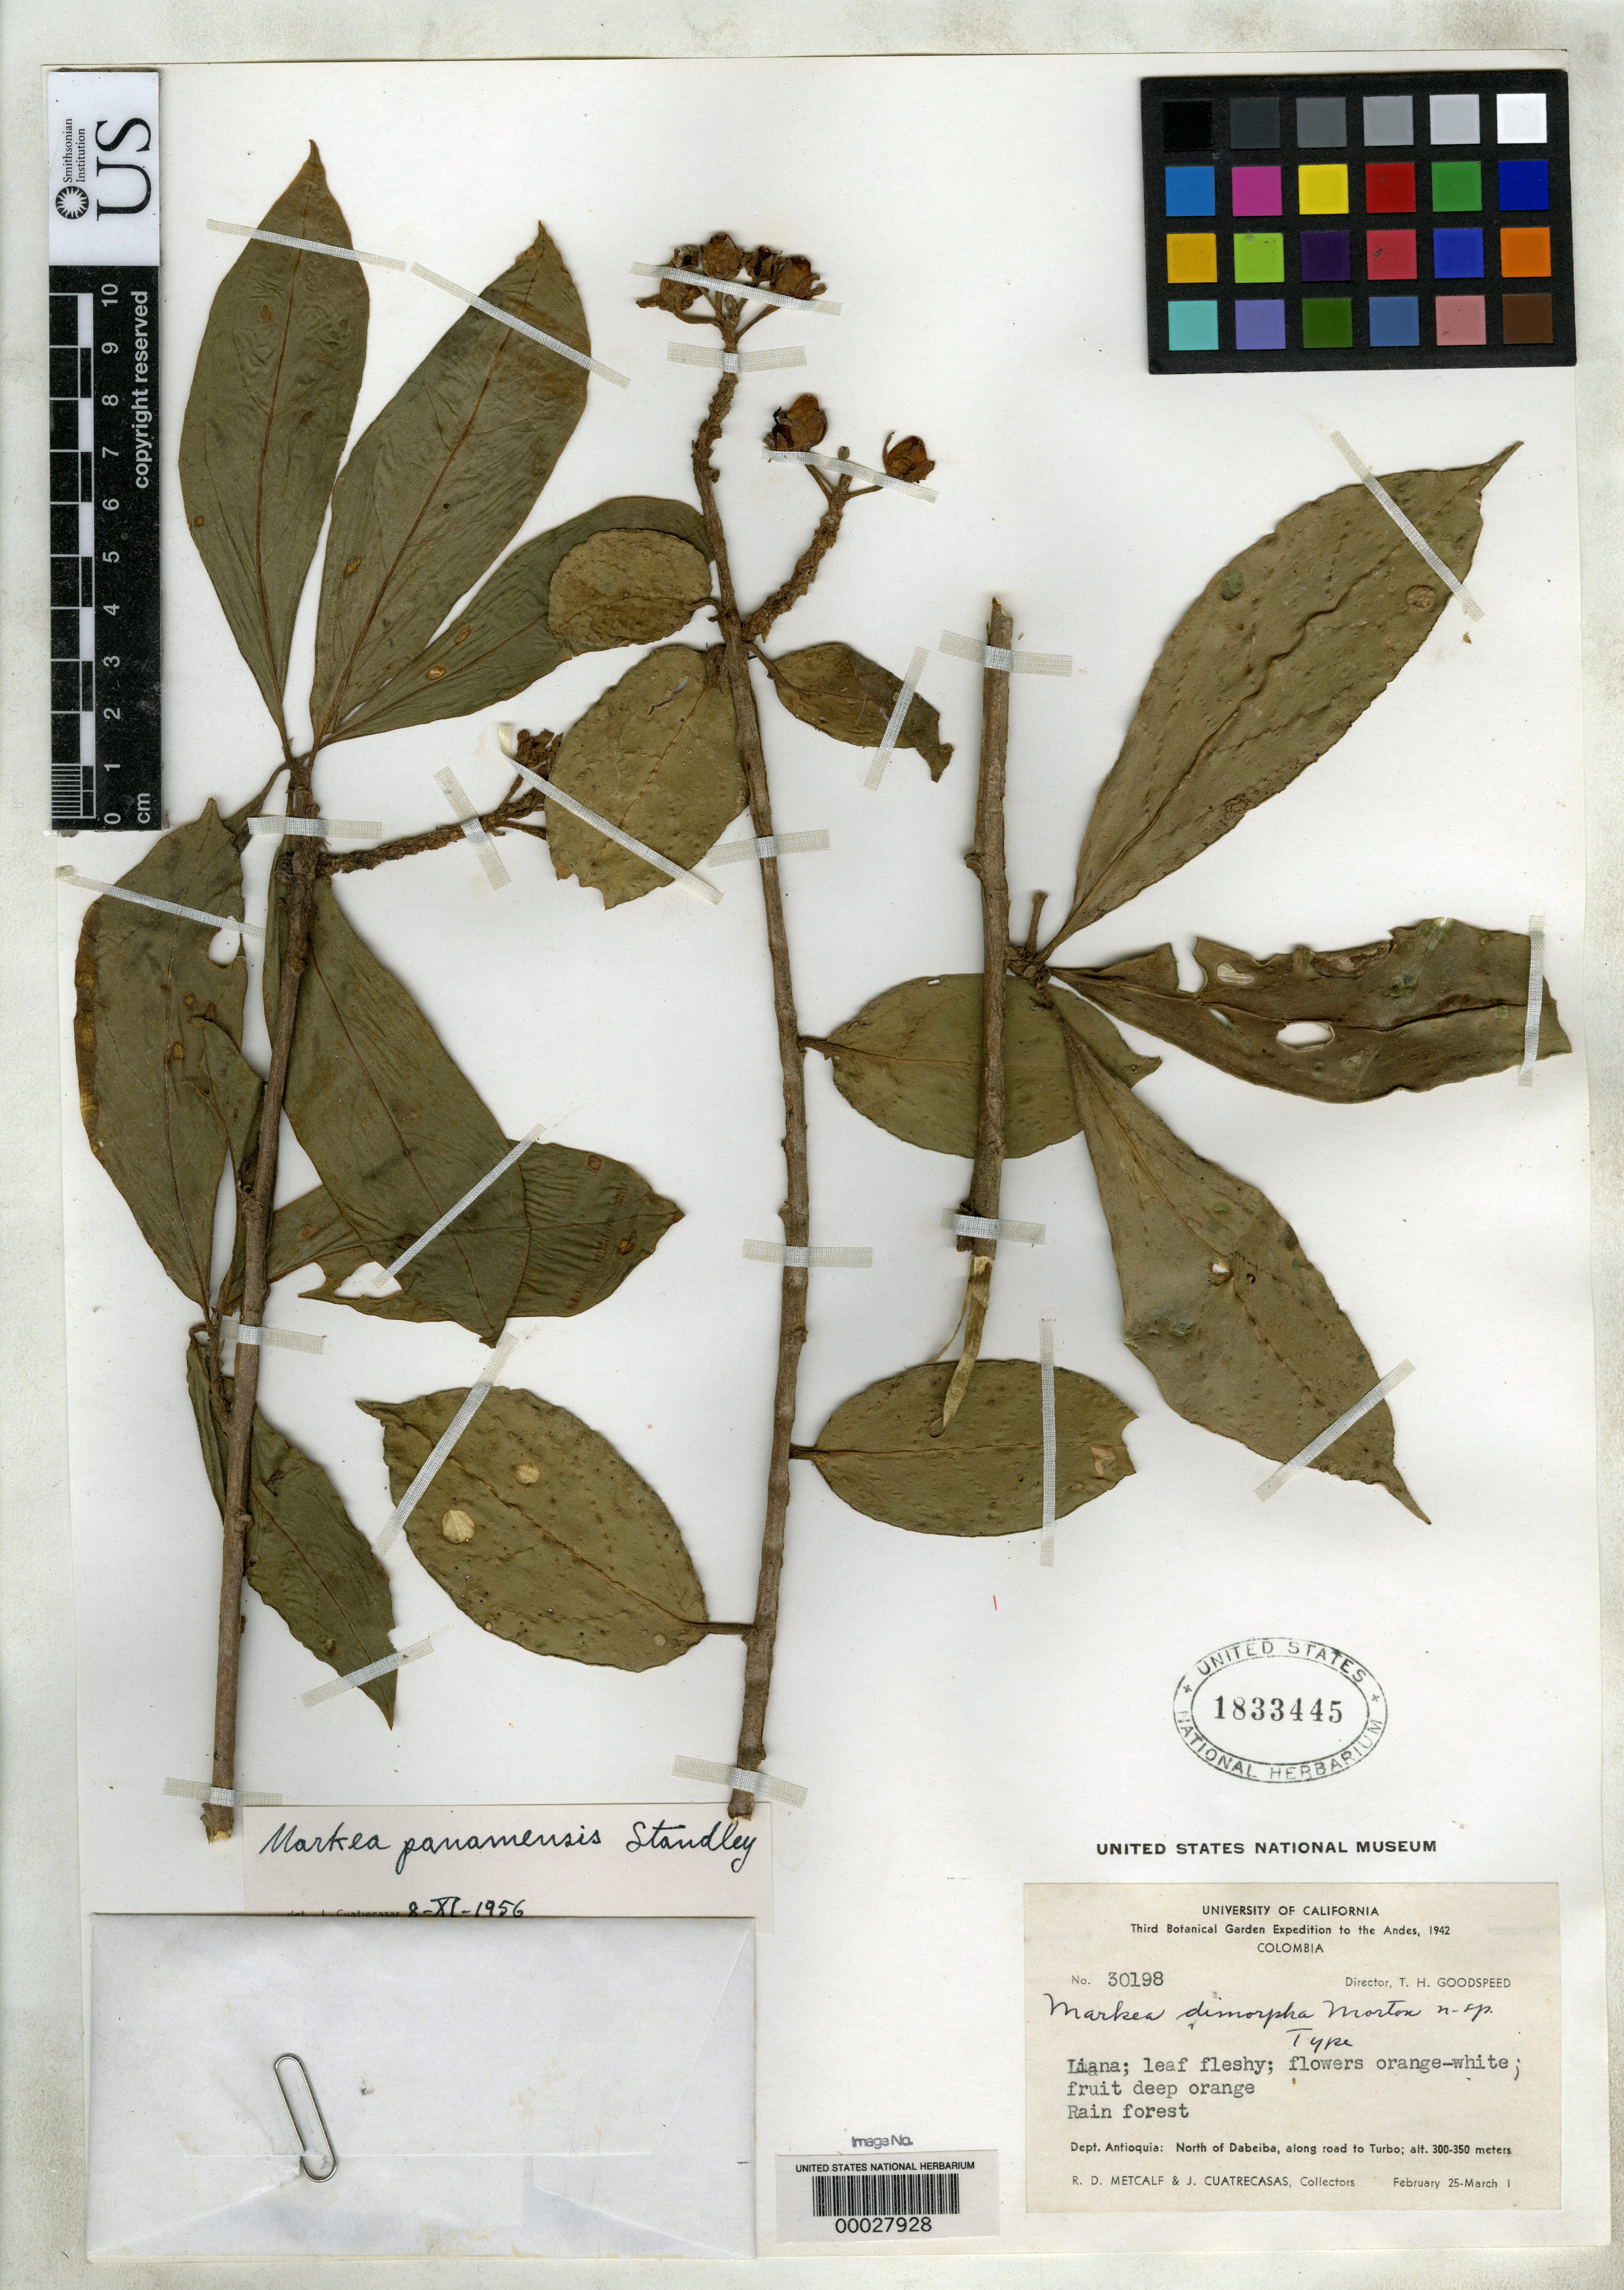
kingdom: Plantae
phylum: Tracheophyta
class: Magnoliopsida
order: Solanales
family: Solanaceae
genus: Markea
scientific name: Markea dimorpha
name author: C.V. Morton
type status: Holotype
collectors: R. D. Metcalf & J. Cuatrecasas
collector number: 30198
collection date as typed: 25 Feb 1942 to 01 Mar 1942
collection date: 1942-02-25/1942-03-01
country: Colombia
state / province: Antioquia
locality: N of Dabeiba, road to Turbo.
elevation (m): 300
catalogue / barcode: US 1833445